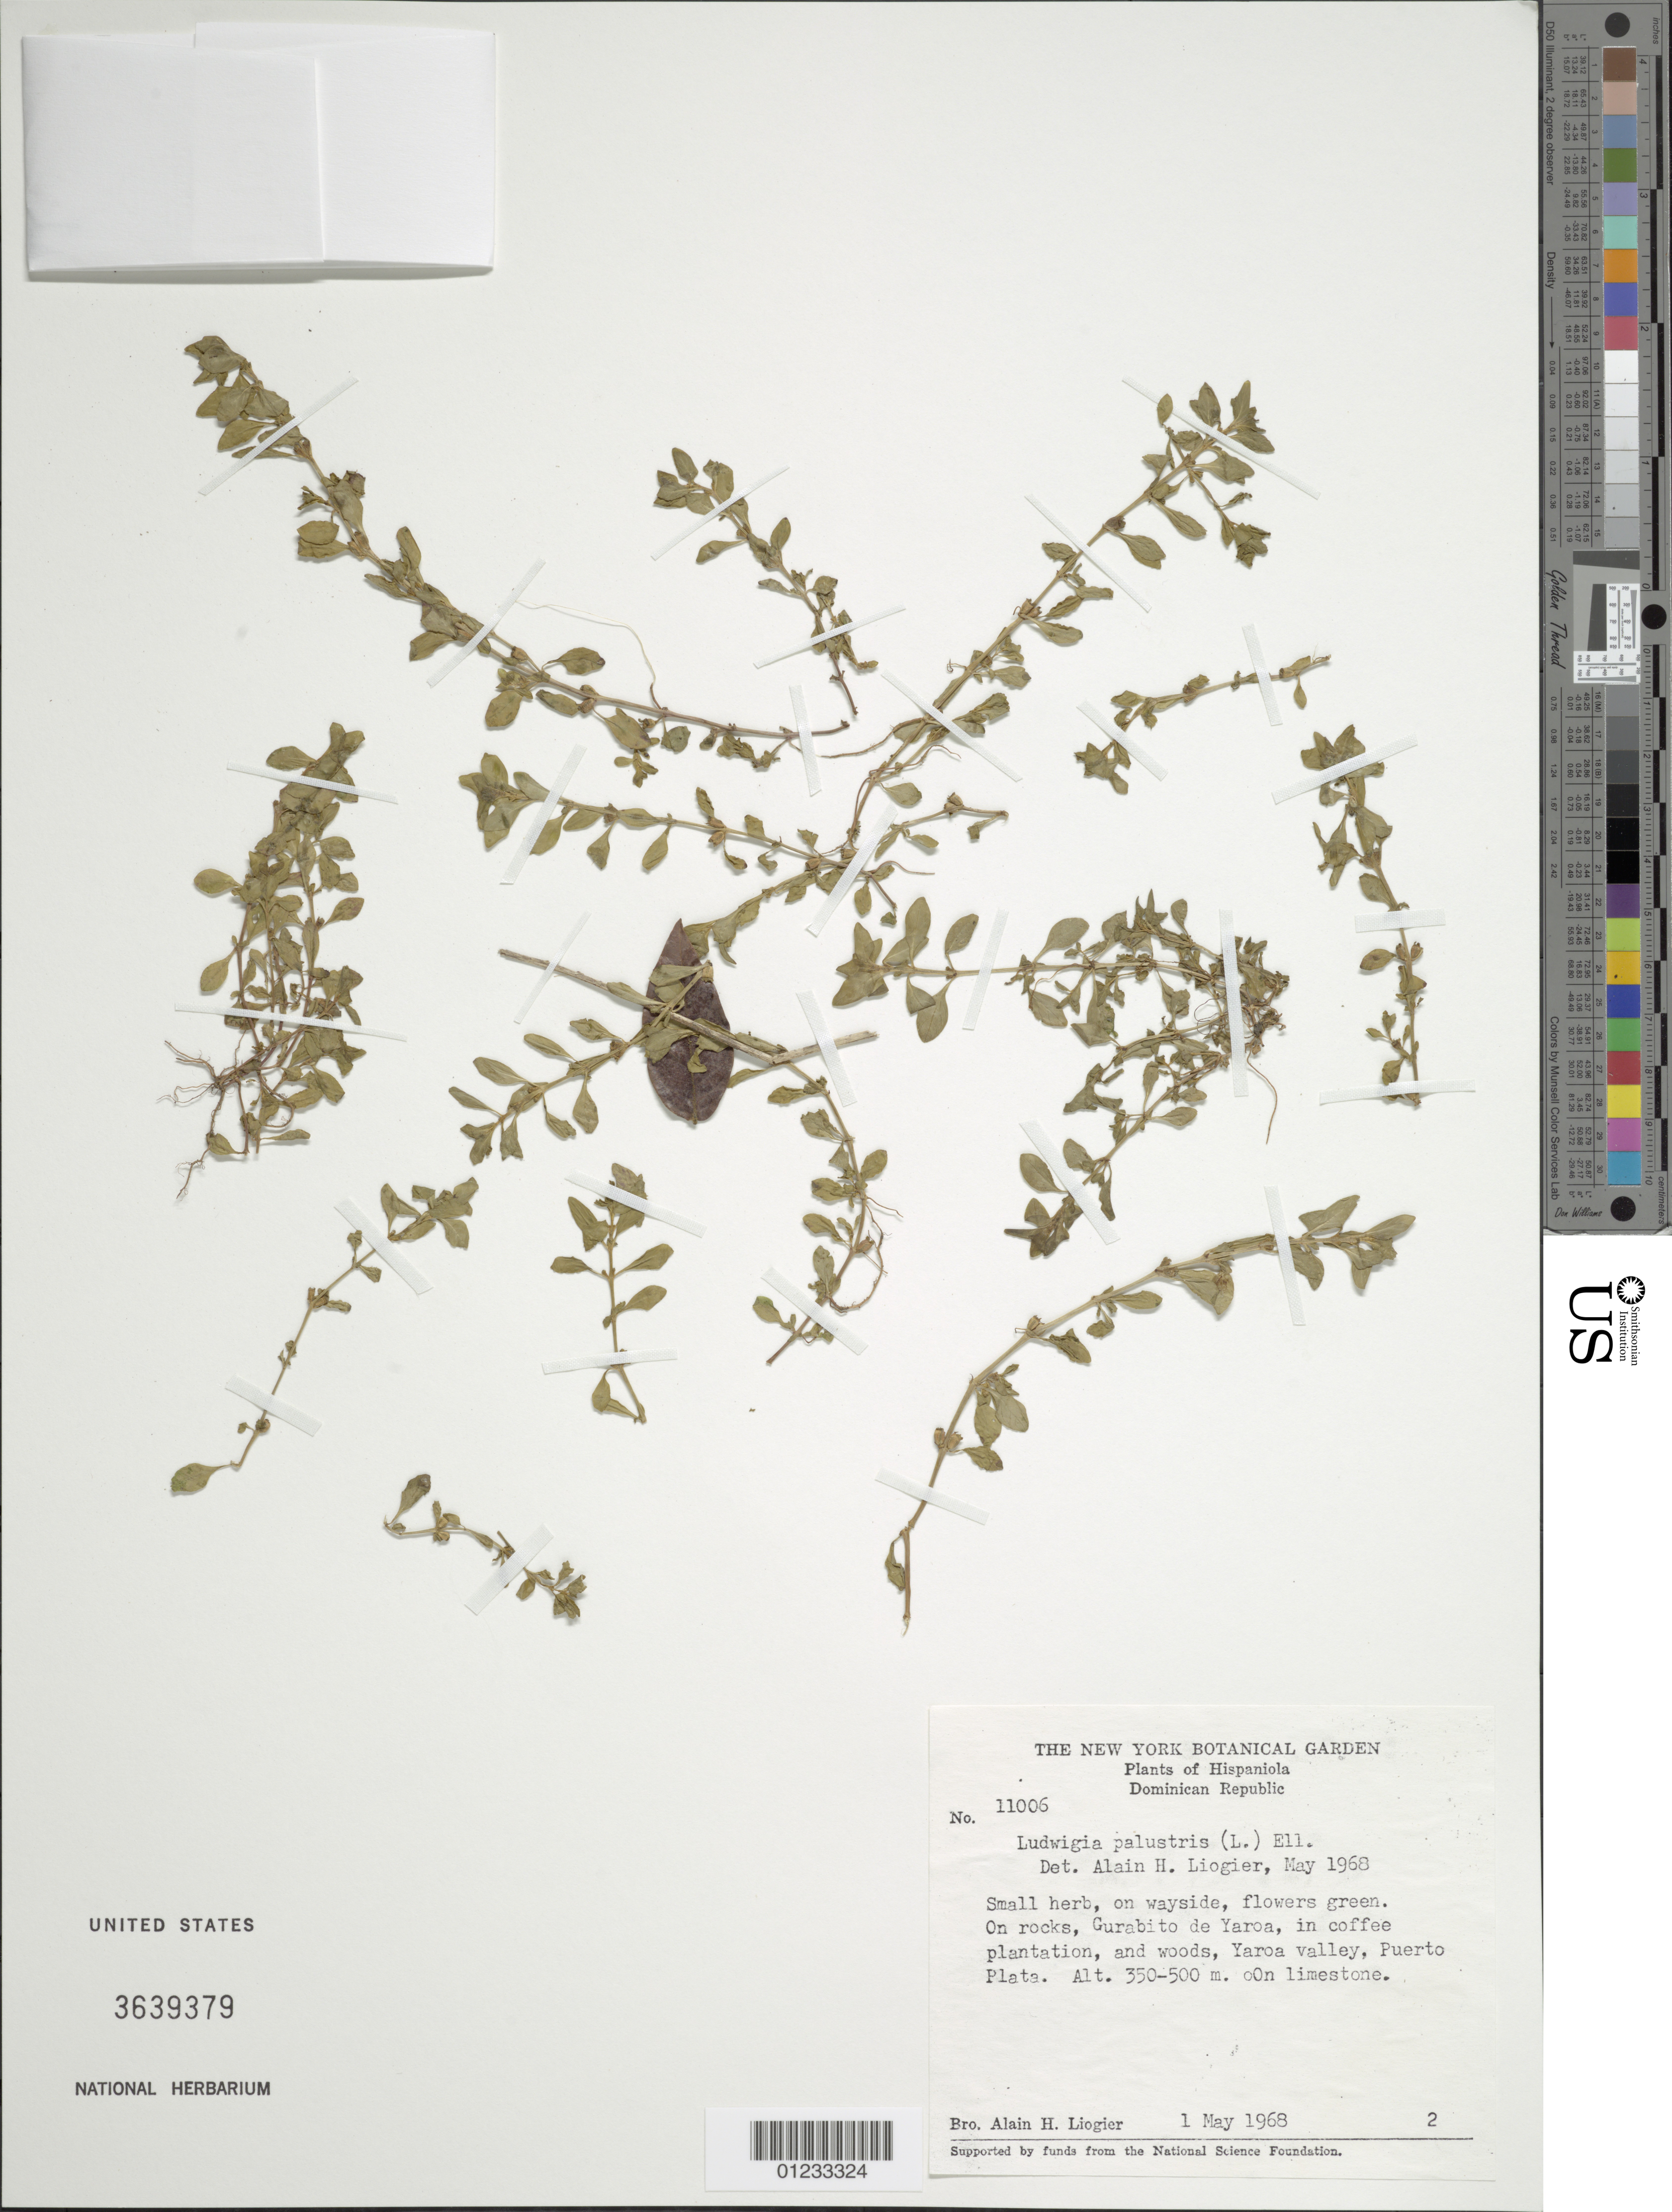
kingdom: Plantae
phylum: Tracheophyta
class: Magnoliopsida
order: Myrtales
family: Onagraceae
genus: Ludwigia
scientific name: Ludwigia palustris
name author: (L.) Elliott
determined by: Liogier, Alain H.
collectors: A. H. Liogier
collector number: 11006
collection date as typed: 01 May 1968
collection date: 1968-05-01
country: Dominican Republic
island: Hispaniola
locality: Gurabito de Yaroa, in coffee plantations and woods, Yaroa valley, Puerto Plata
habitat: On limestone rocks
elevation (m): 350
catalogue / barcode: US 3639379